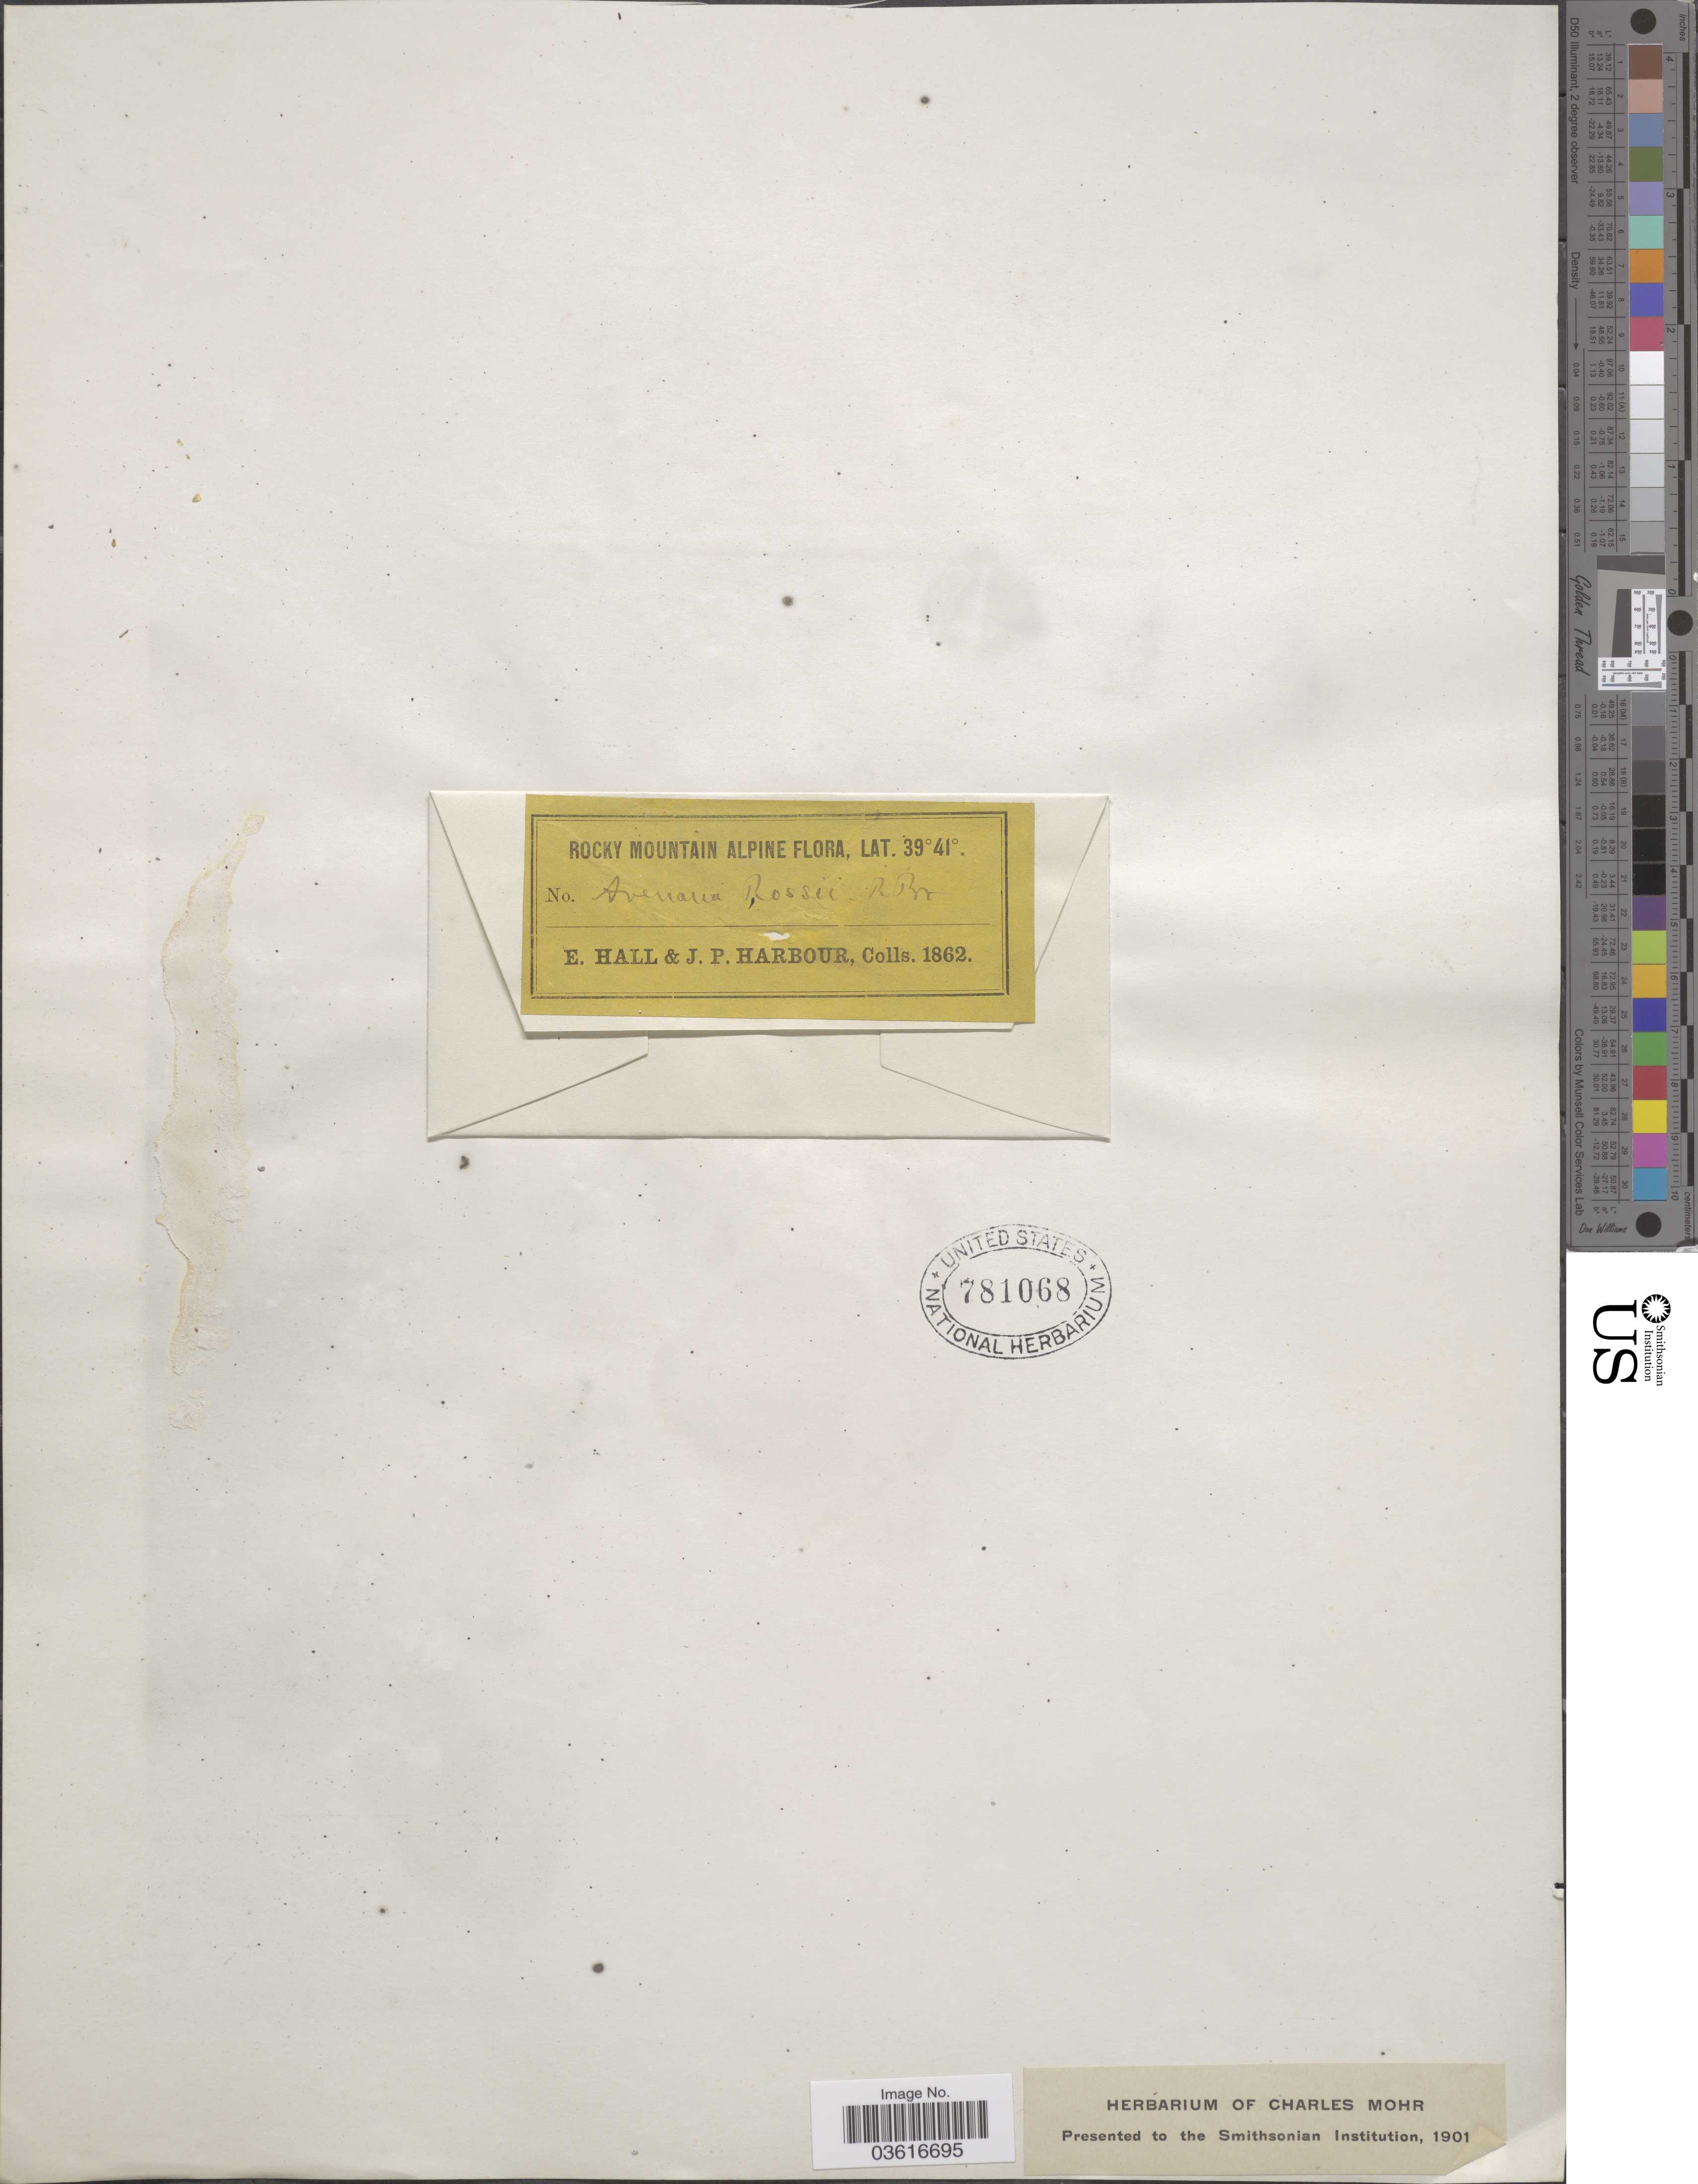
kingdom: Plantae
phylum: Tracheophyta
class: Magnoliopsida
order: Caryophyllales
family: Caryophyllaceae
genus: Minuartia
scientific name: Minuartia rossii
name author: (R. Br. ex Richardson) Graebn.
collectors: E. Hall & J. Harbour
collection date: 1862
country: United States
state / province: Colorado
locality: Rocky Mountain.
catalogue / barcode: US 781068